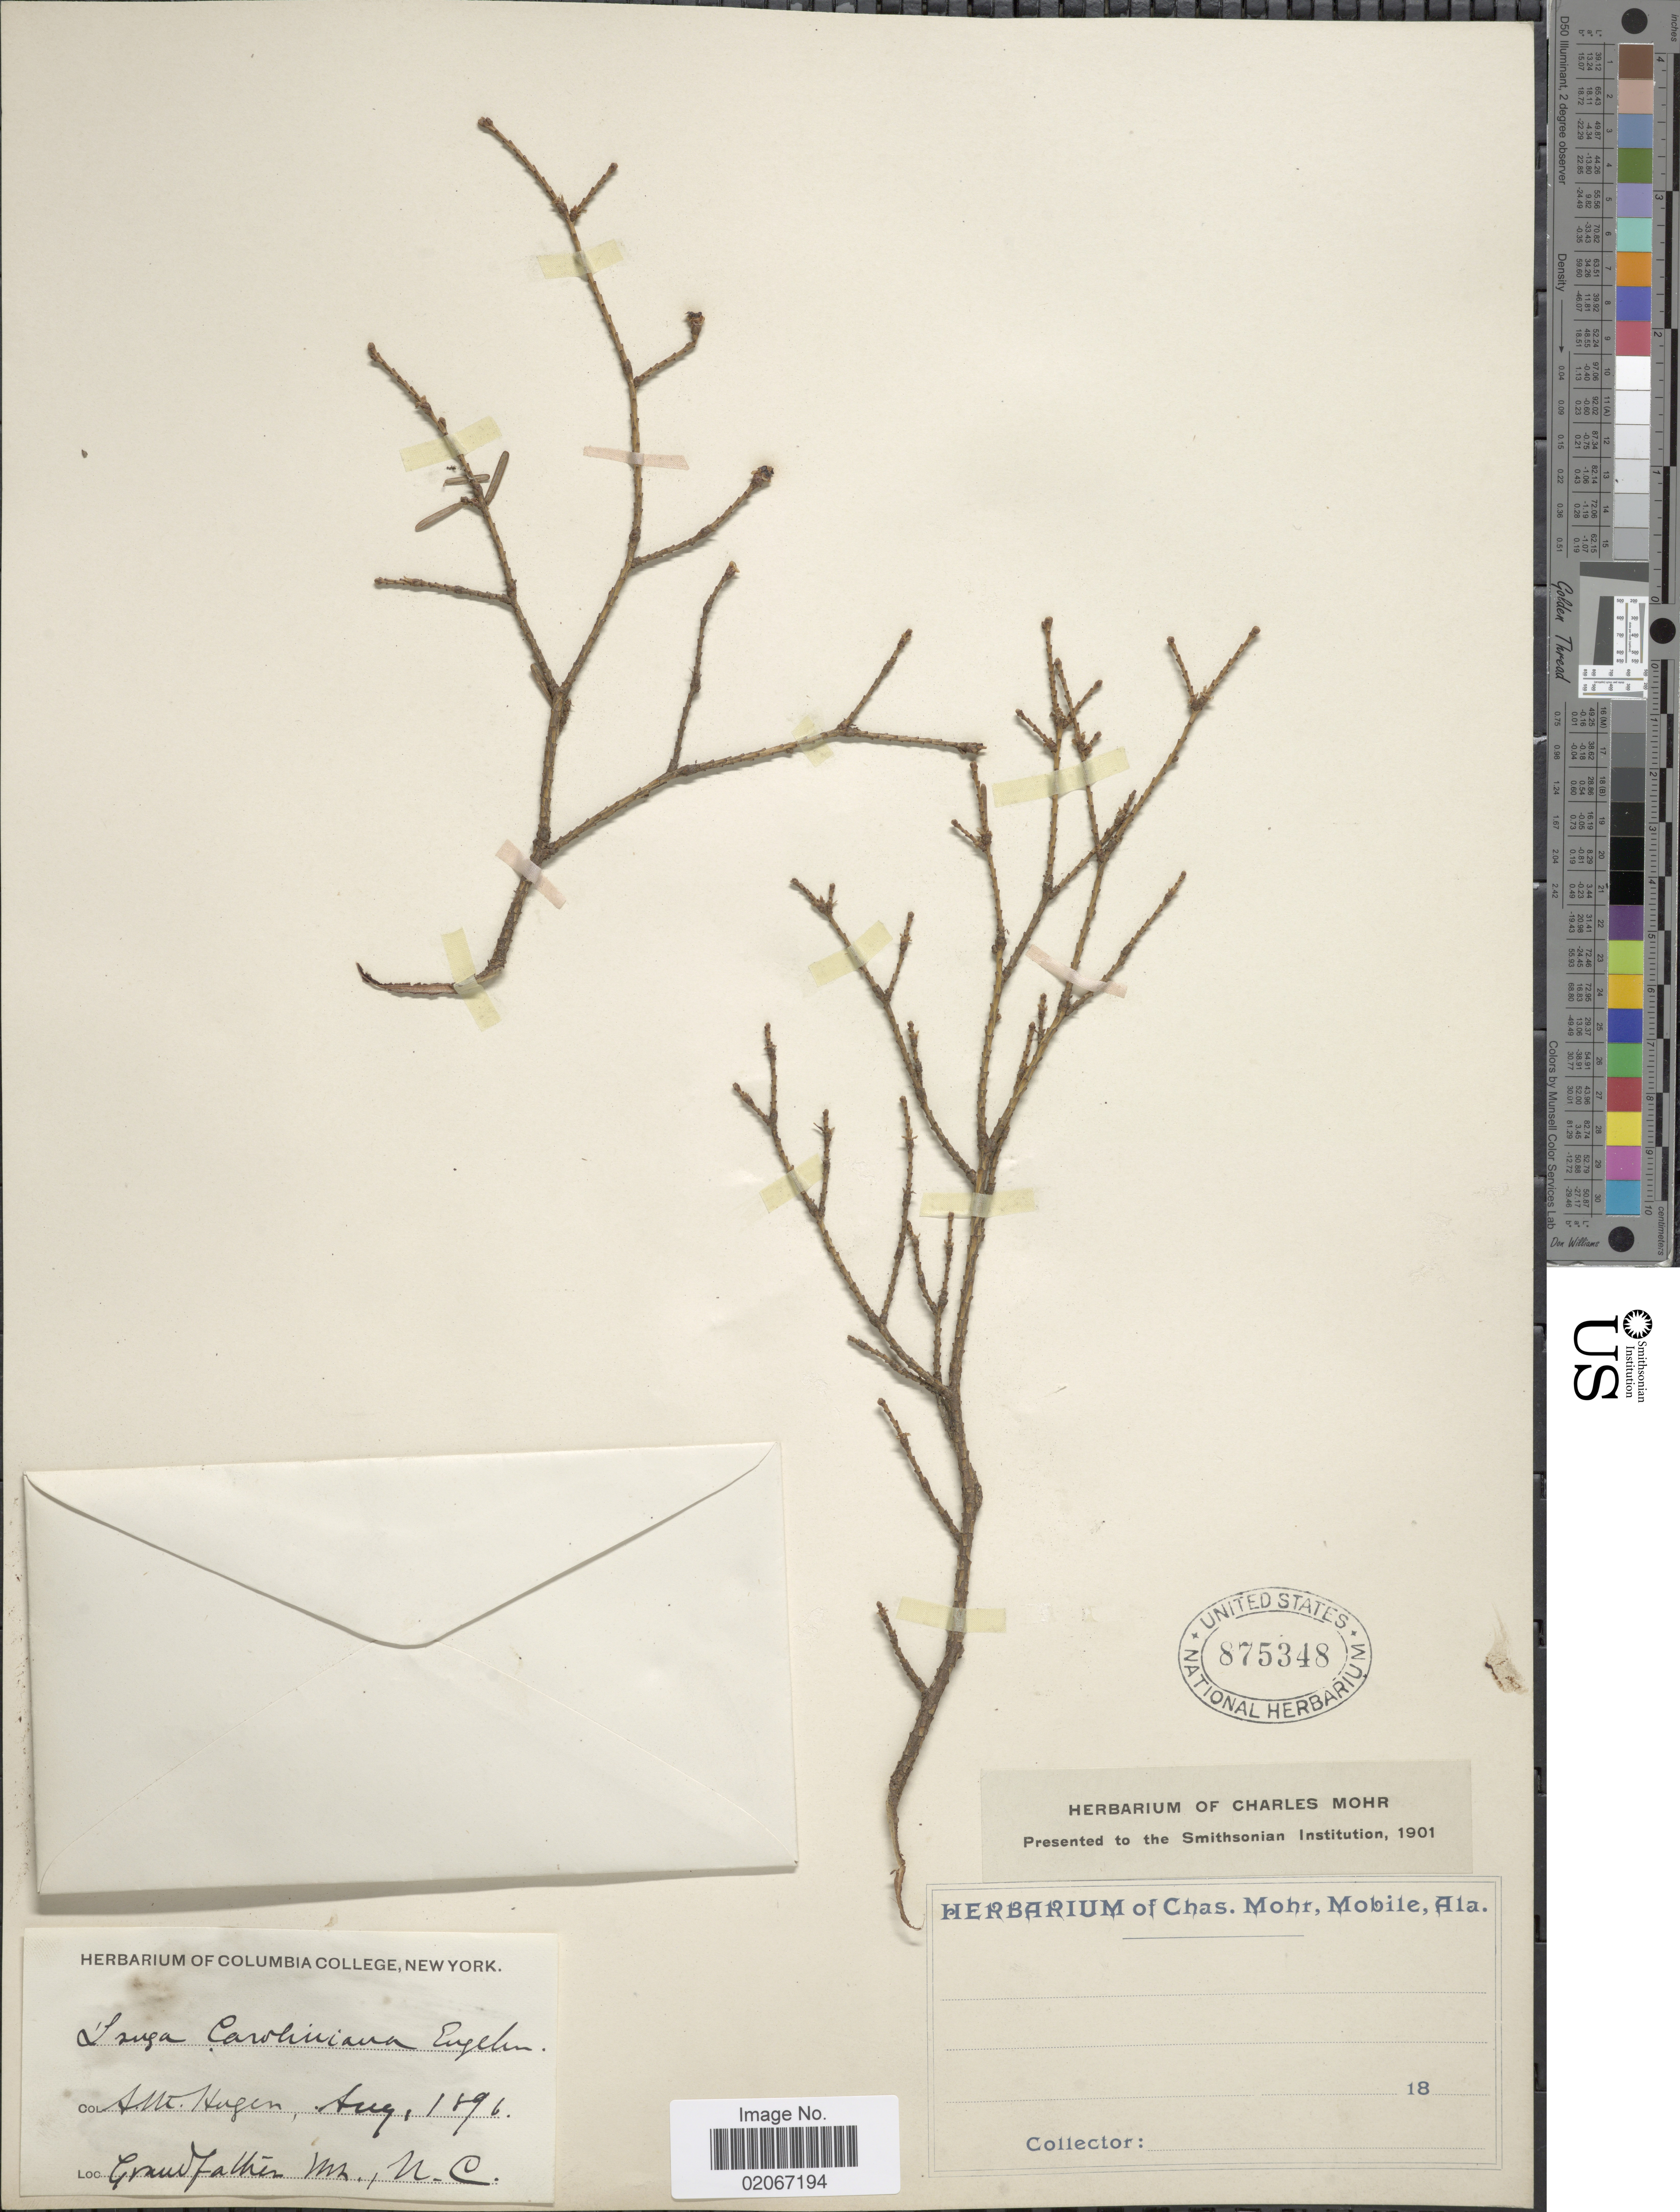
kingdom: Plantae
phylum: Tracheophyta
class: Pinopsida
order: Pinales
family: Pinaceae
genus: Tsuga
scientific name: Tsuga caroliniana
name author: Engelm.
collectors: A. Hagen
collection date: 1896-08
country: United States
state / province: North Carolina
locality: Grandfather Mt.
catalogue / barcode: US 875348